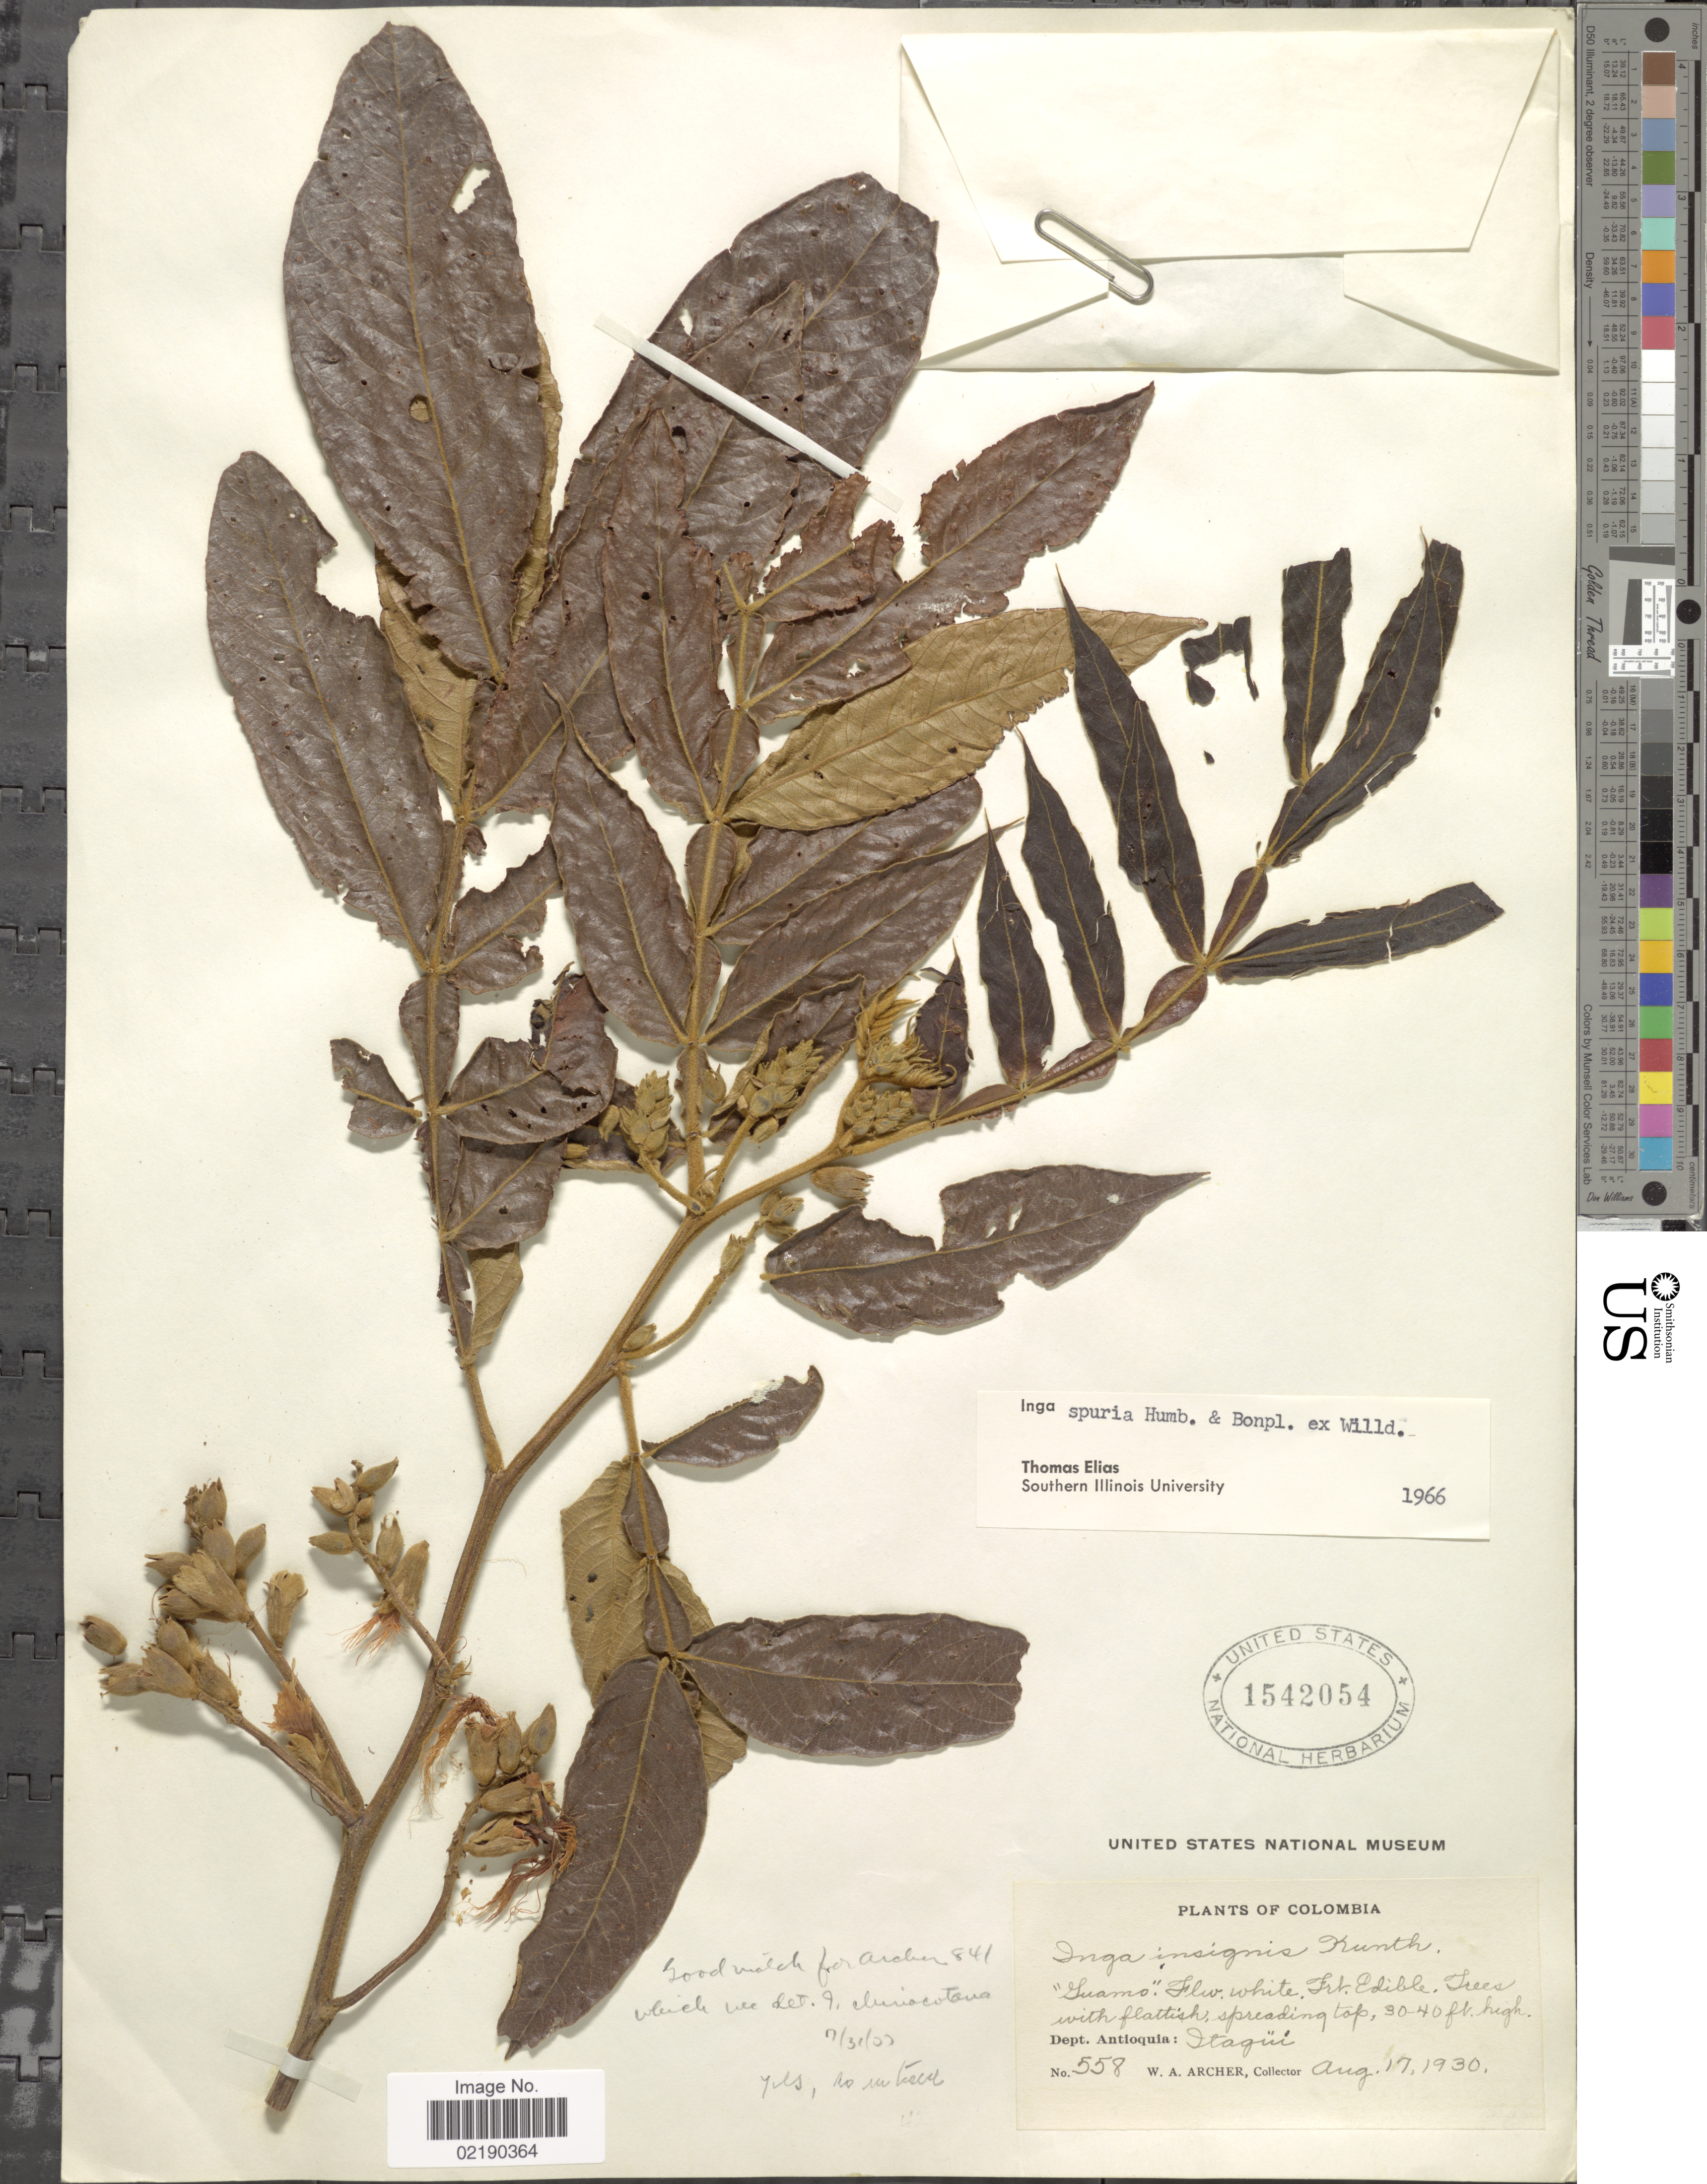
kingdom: Plantae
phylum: Tracheophyta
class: Magnoliopsida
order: Fabales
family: Fabaceae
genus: Inga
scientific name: Inga vera subsp. vera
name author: Willd.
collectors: W. A. Archer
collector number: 558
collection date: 1930-08-17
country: Colombia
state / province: Antioquia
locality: Itagui.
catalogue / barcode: US 1542054